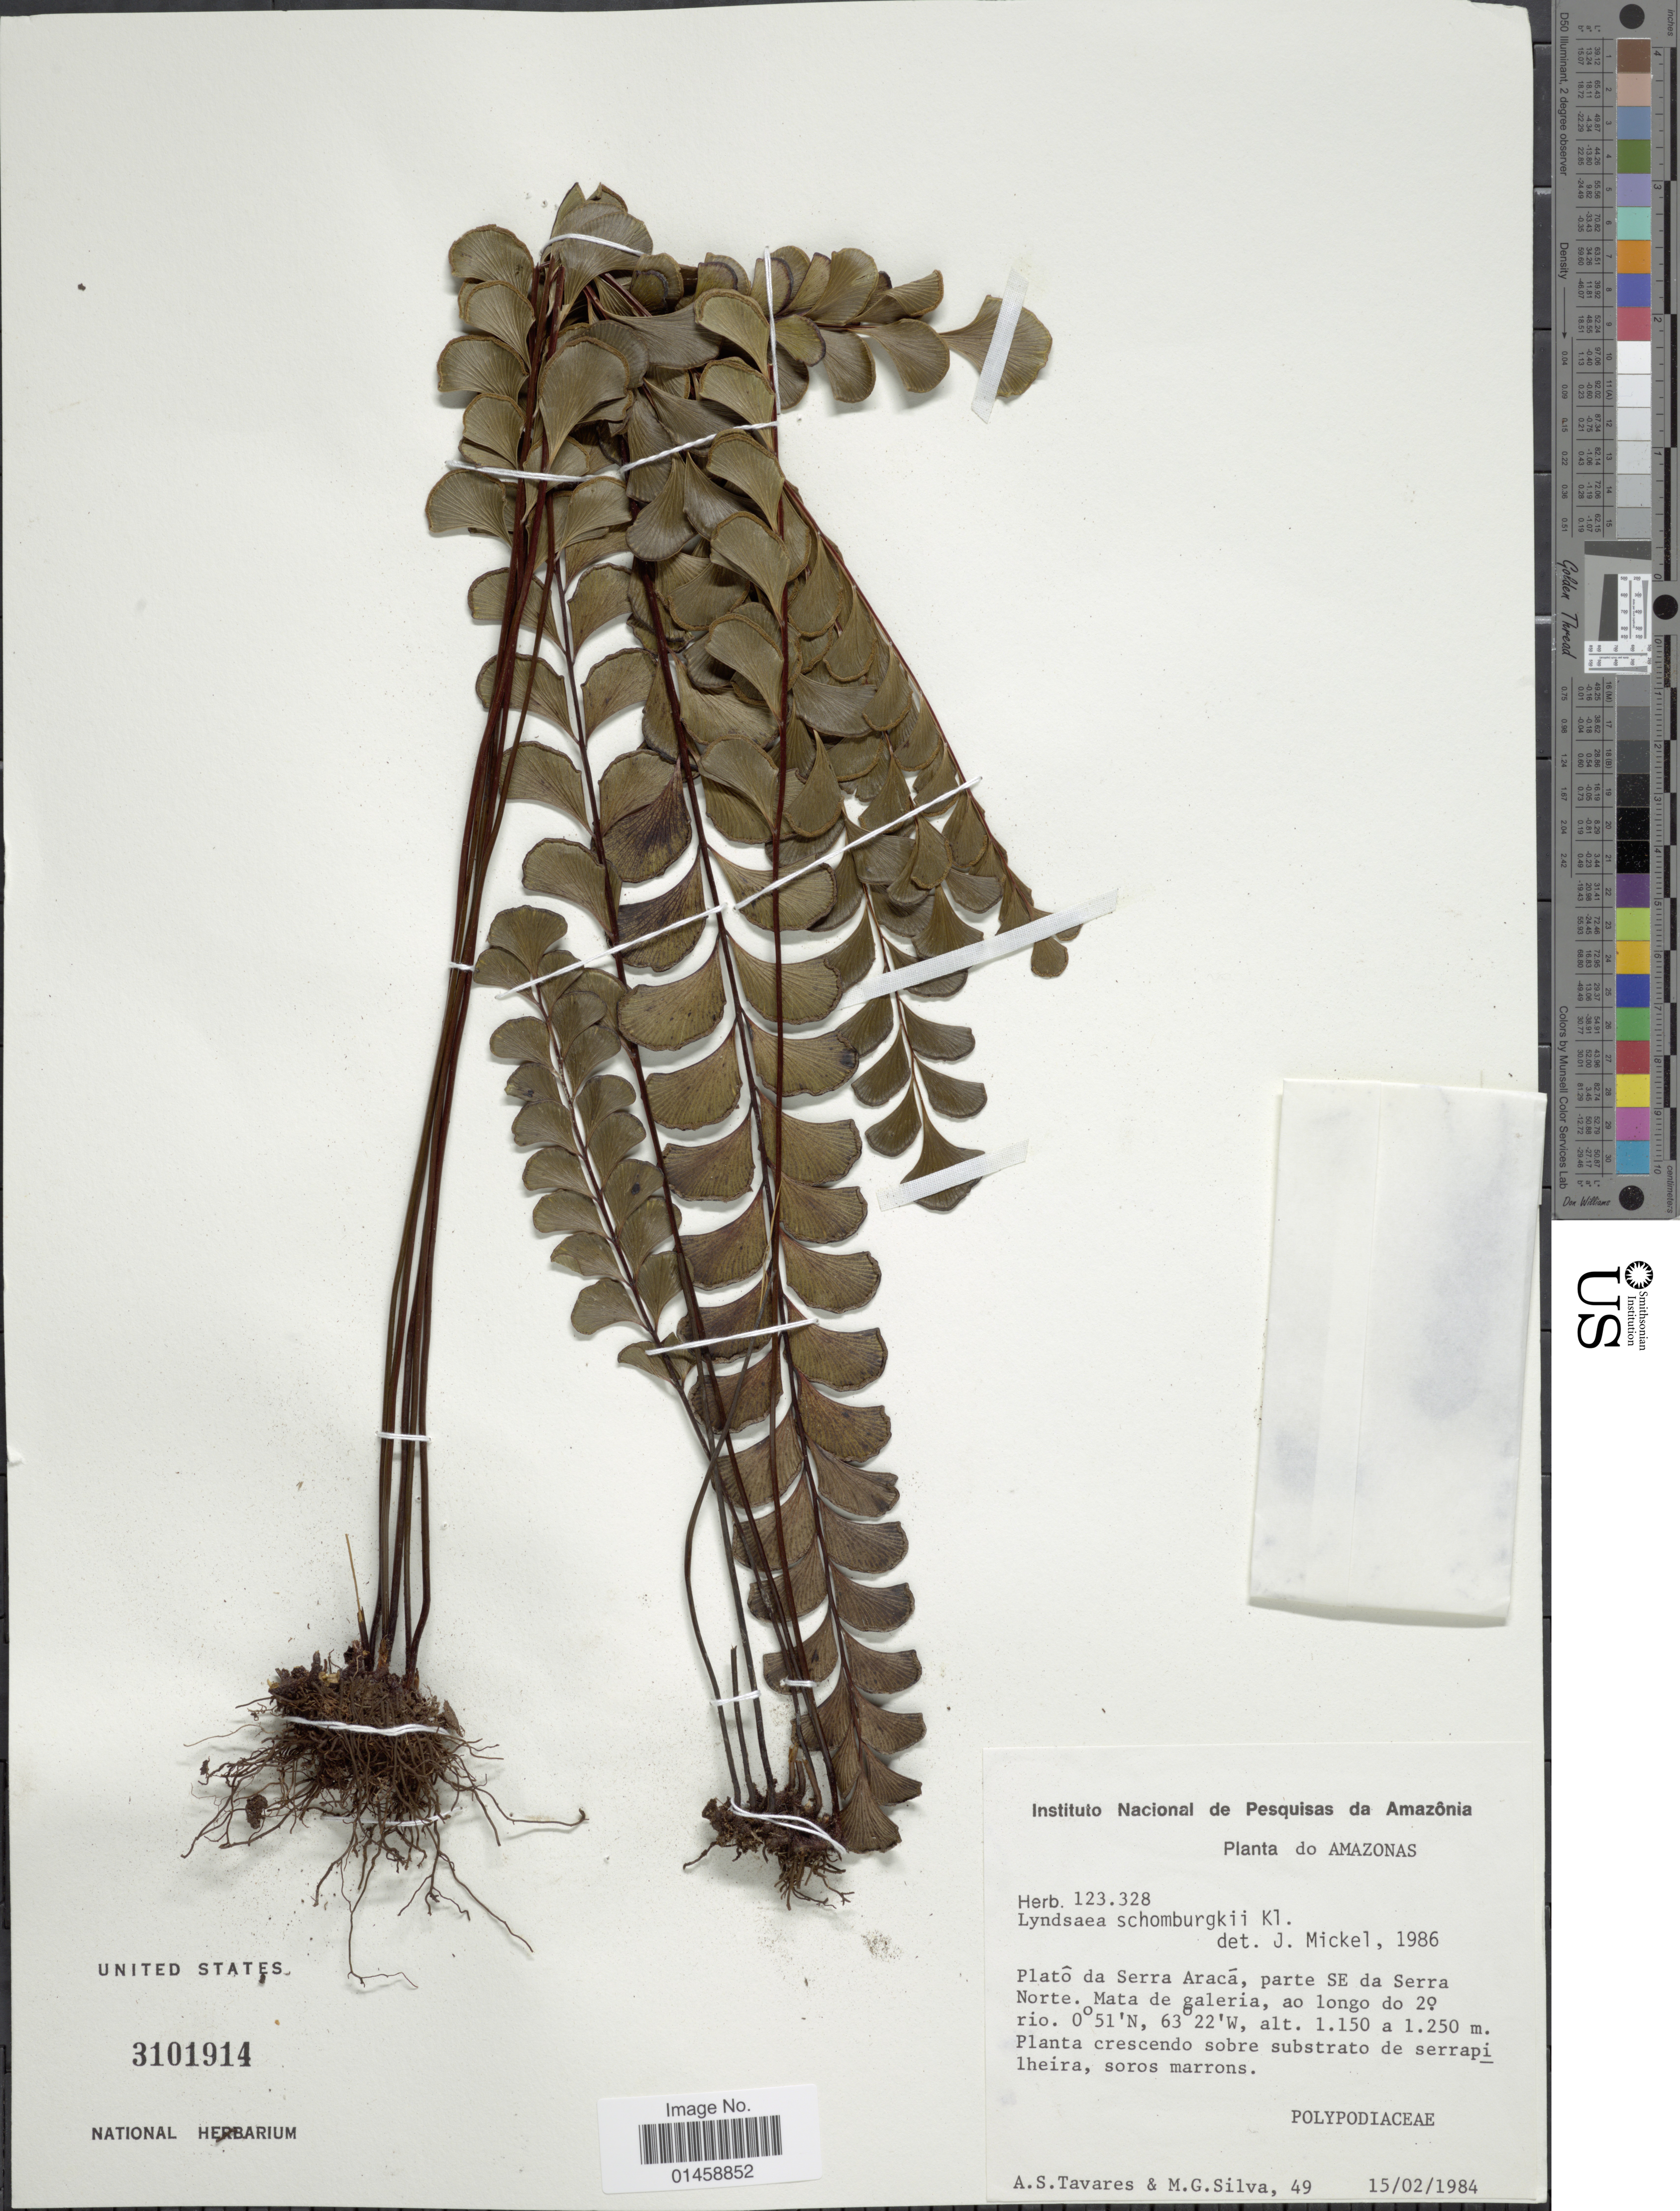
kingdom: Plantae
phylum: Tracheophyta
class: Polypodiopsida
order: Polypodiales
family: Lindsaeaceae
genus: Lindsaea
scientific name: Lindsaea schomburgkii f. corifolia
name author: (Lindm.) K.U. Kramer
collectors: A. S. Tavares & M. G. Silva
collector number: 49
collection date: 1984-02-15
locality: Plato da Serra Araca, parte SE da Serra Norte. Mata de galeria, ao longo do Rio. [interpreted]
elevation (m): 1150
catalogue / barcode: US 3101914